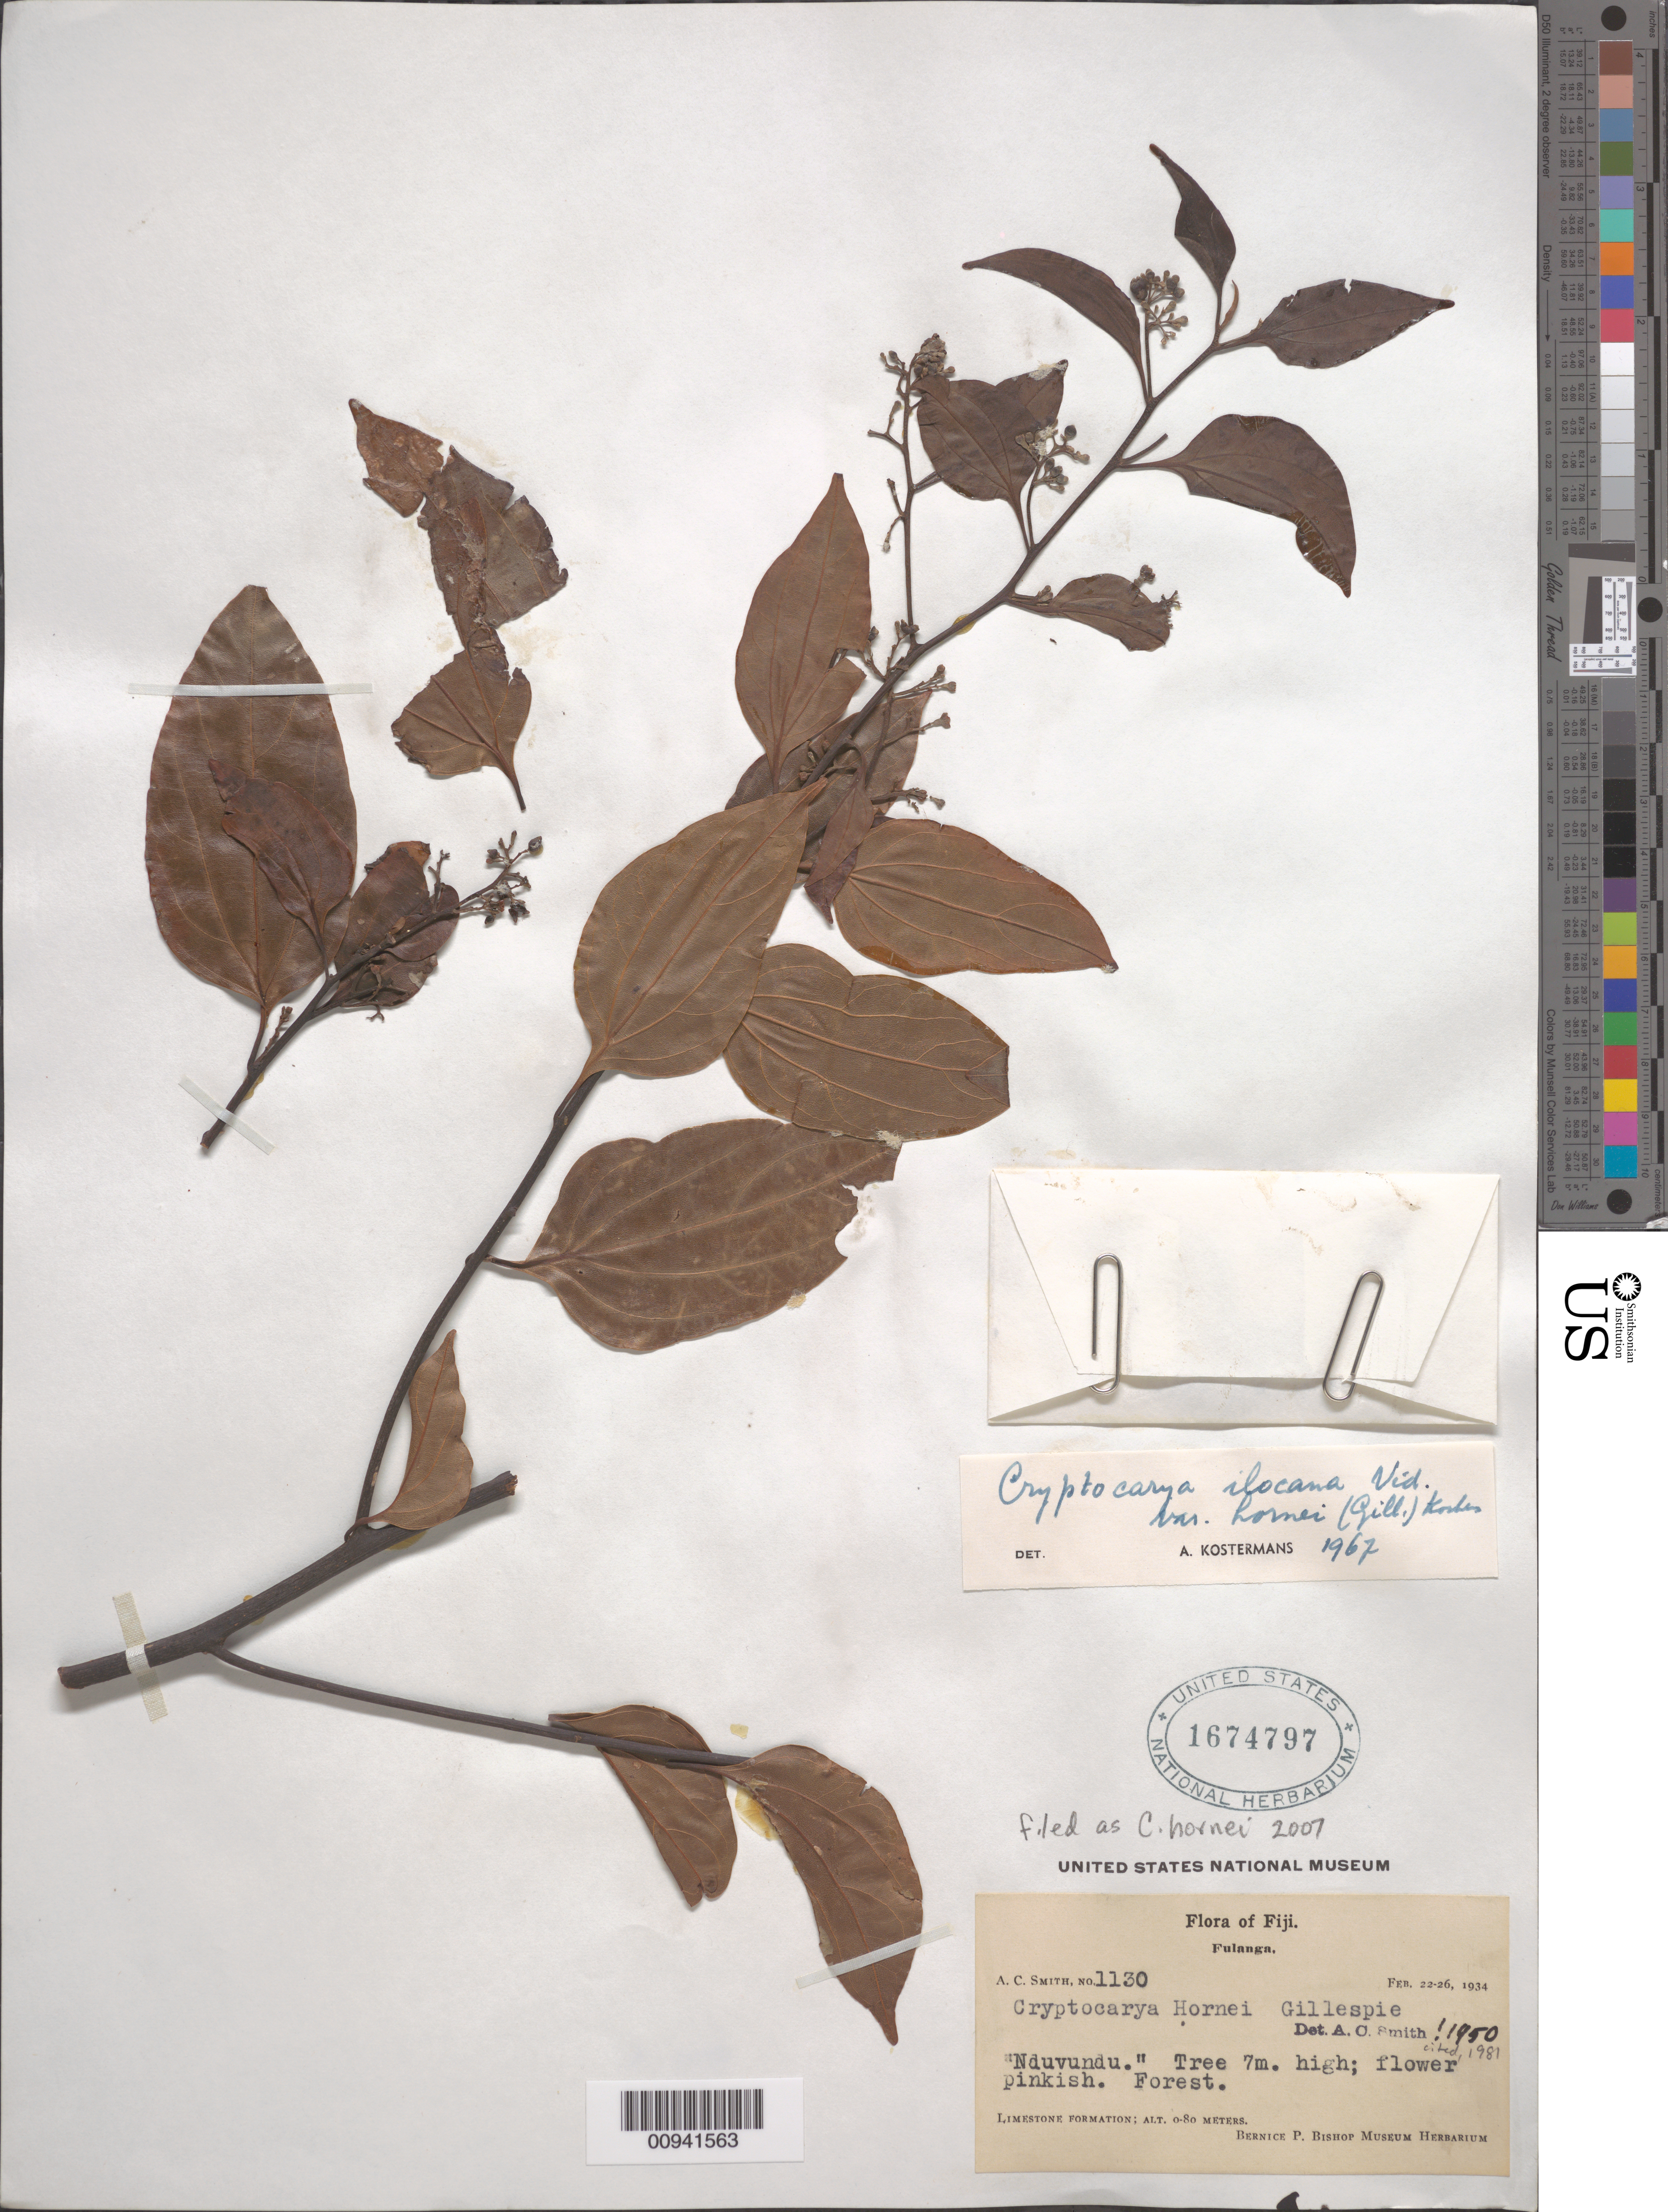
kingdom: Plantae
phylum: Tracheophyta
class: Magnoliopsida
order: Laurales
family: Lauraceae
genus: Cryptocarya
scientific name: Cryptocarya hornei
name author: Gillespie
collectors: C. A. Smith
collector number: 1130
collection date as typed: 22 Feb 1934 to 26 Feb 1934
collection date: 1934-02-22/1934-02-26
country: Fiji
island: Fulaga [Fulanga]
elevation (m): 0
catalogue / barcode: US 1674797